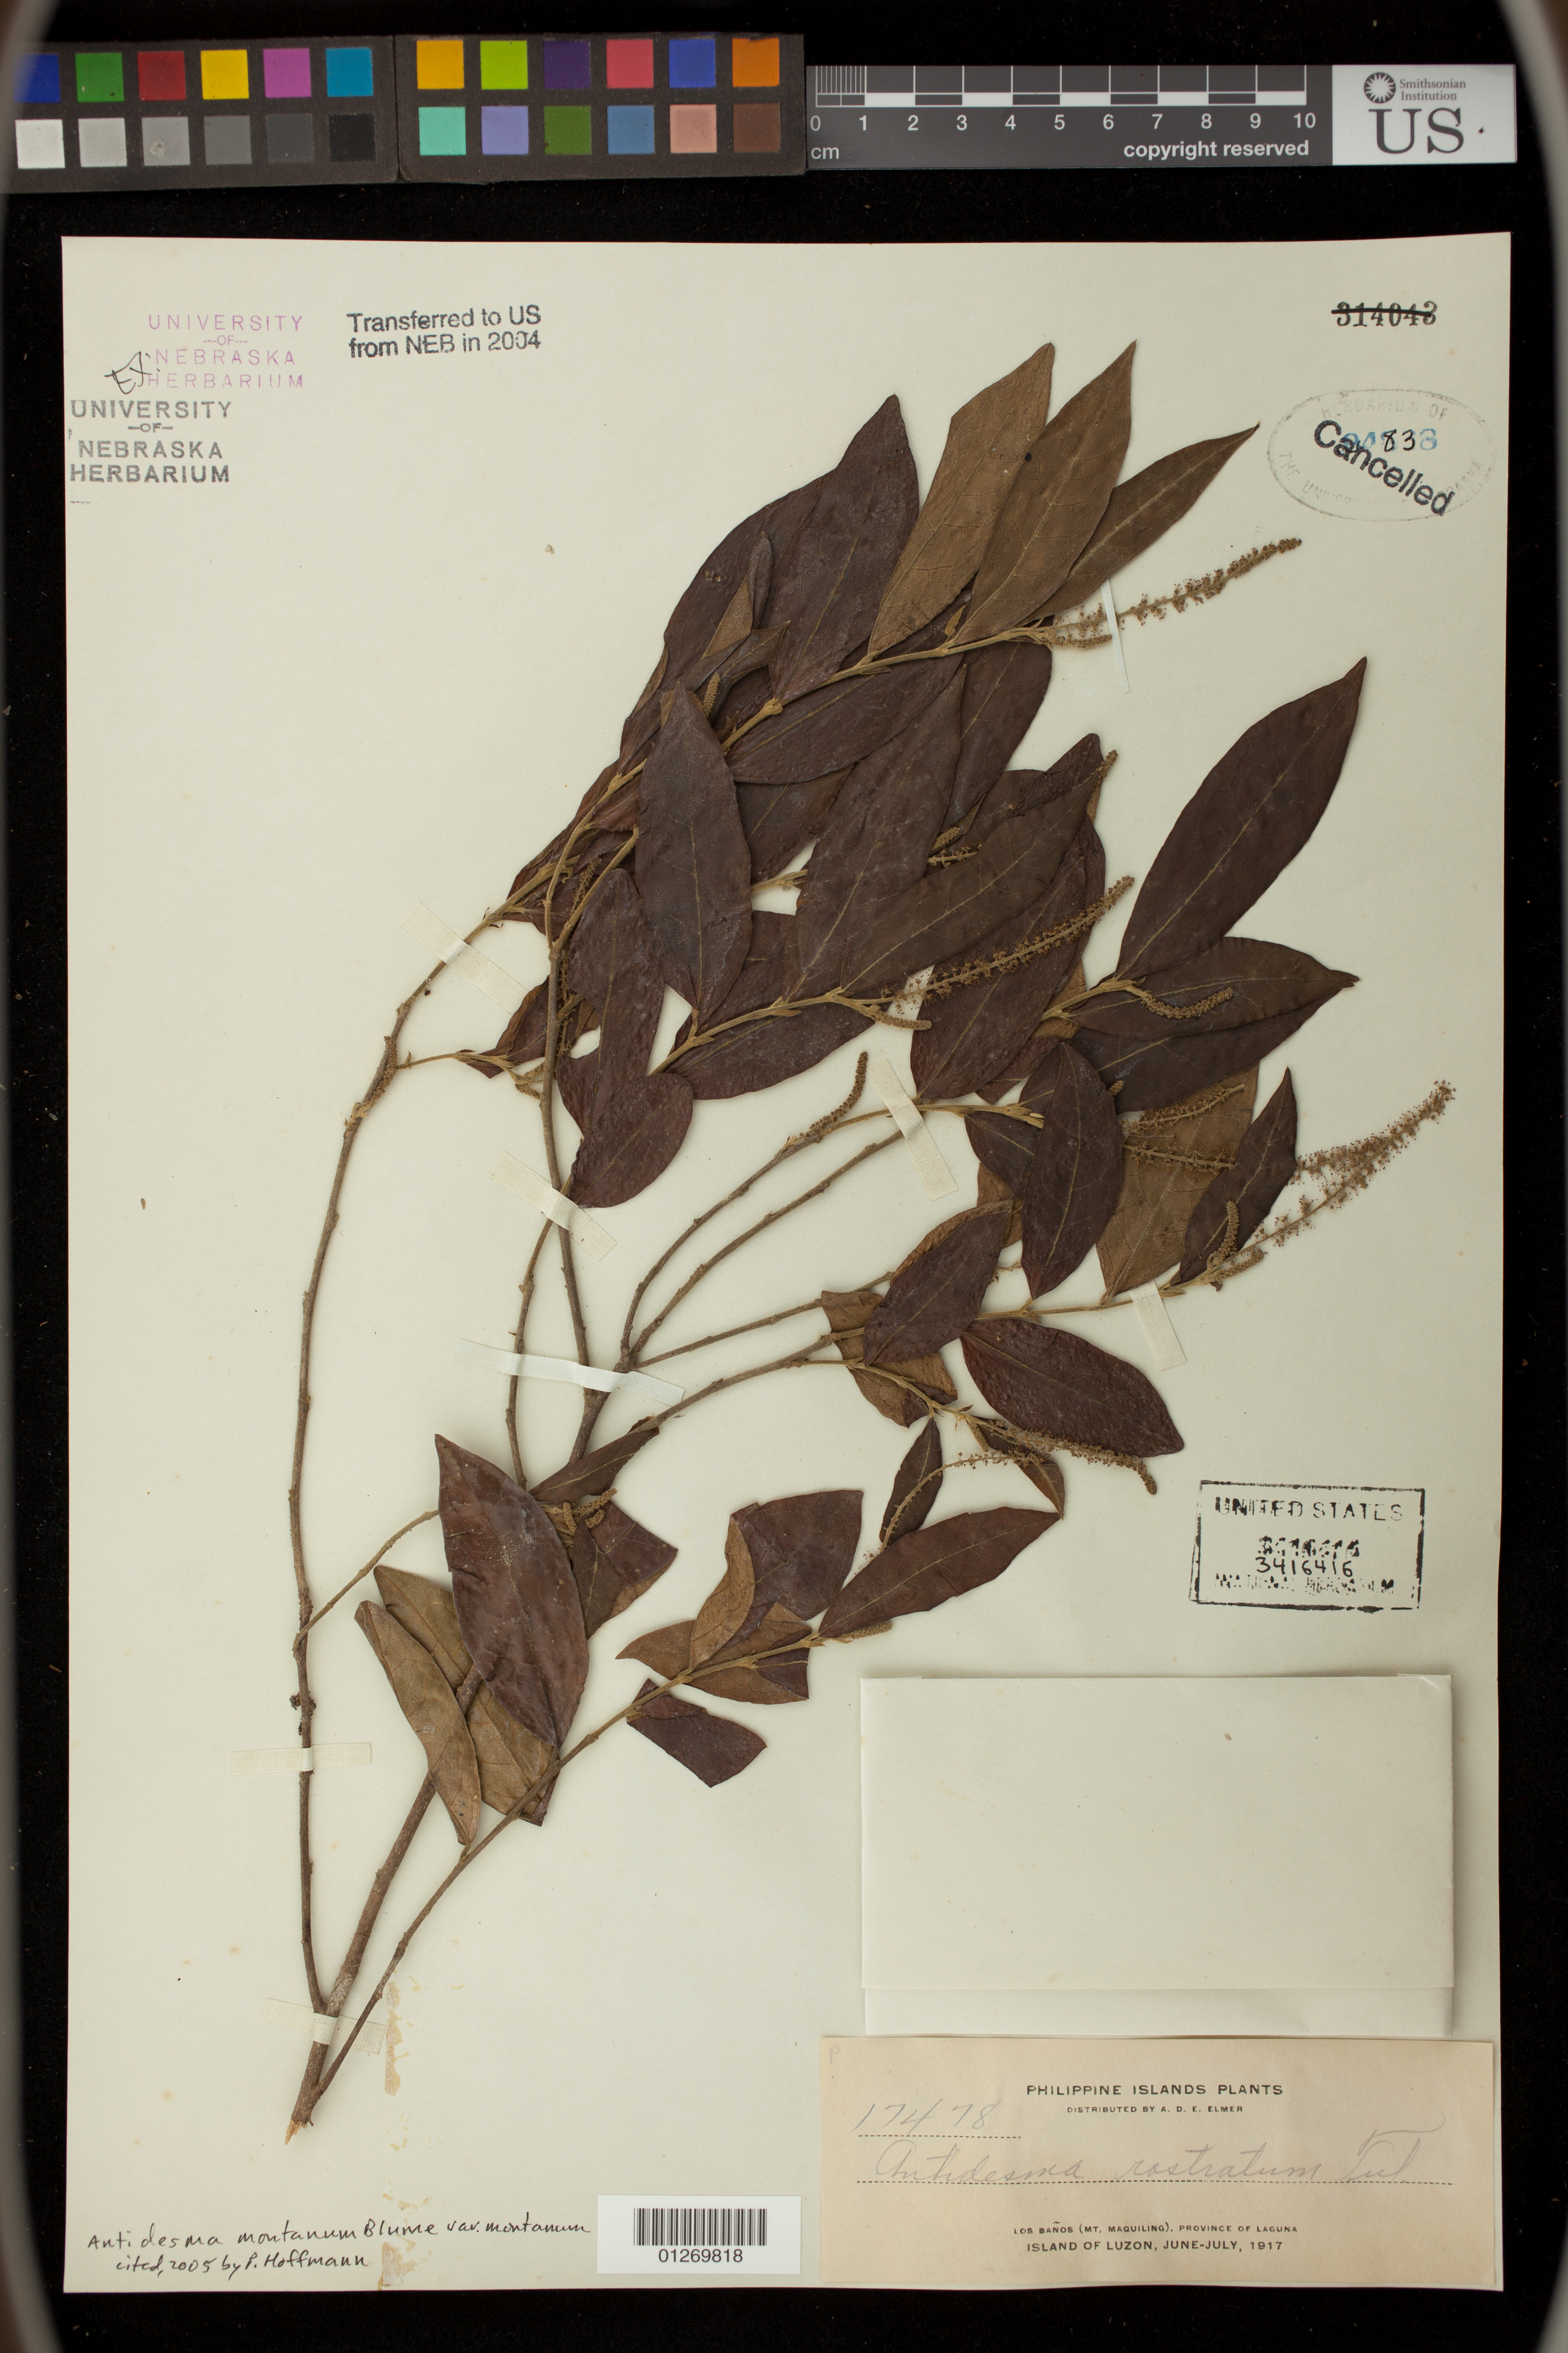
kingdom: Plantae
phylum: Tracheophyta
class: Magnoliopsida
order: Malpighiales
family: Phyllanthaceae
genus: Antidesma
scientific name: Antidesma montanum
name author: Blume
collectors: A. D. E. Elmer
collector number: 17478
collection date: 1917-06/1917-07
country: Philippines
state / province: Calabarzon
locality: Los Banos (Mt. Maquiling), Province of Laguna, Luzon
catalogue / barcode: US 3416416